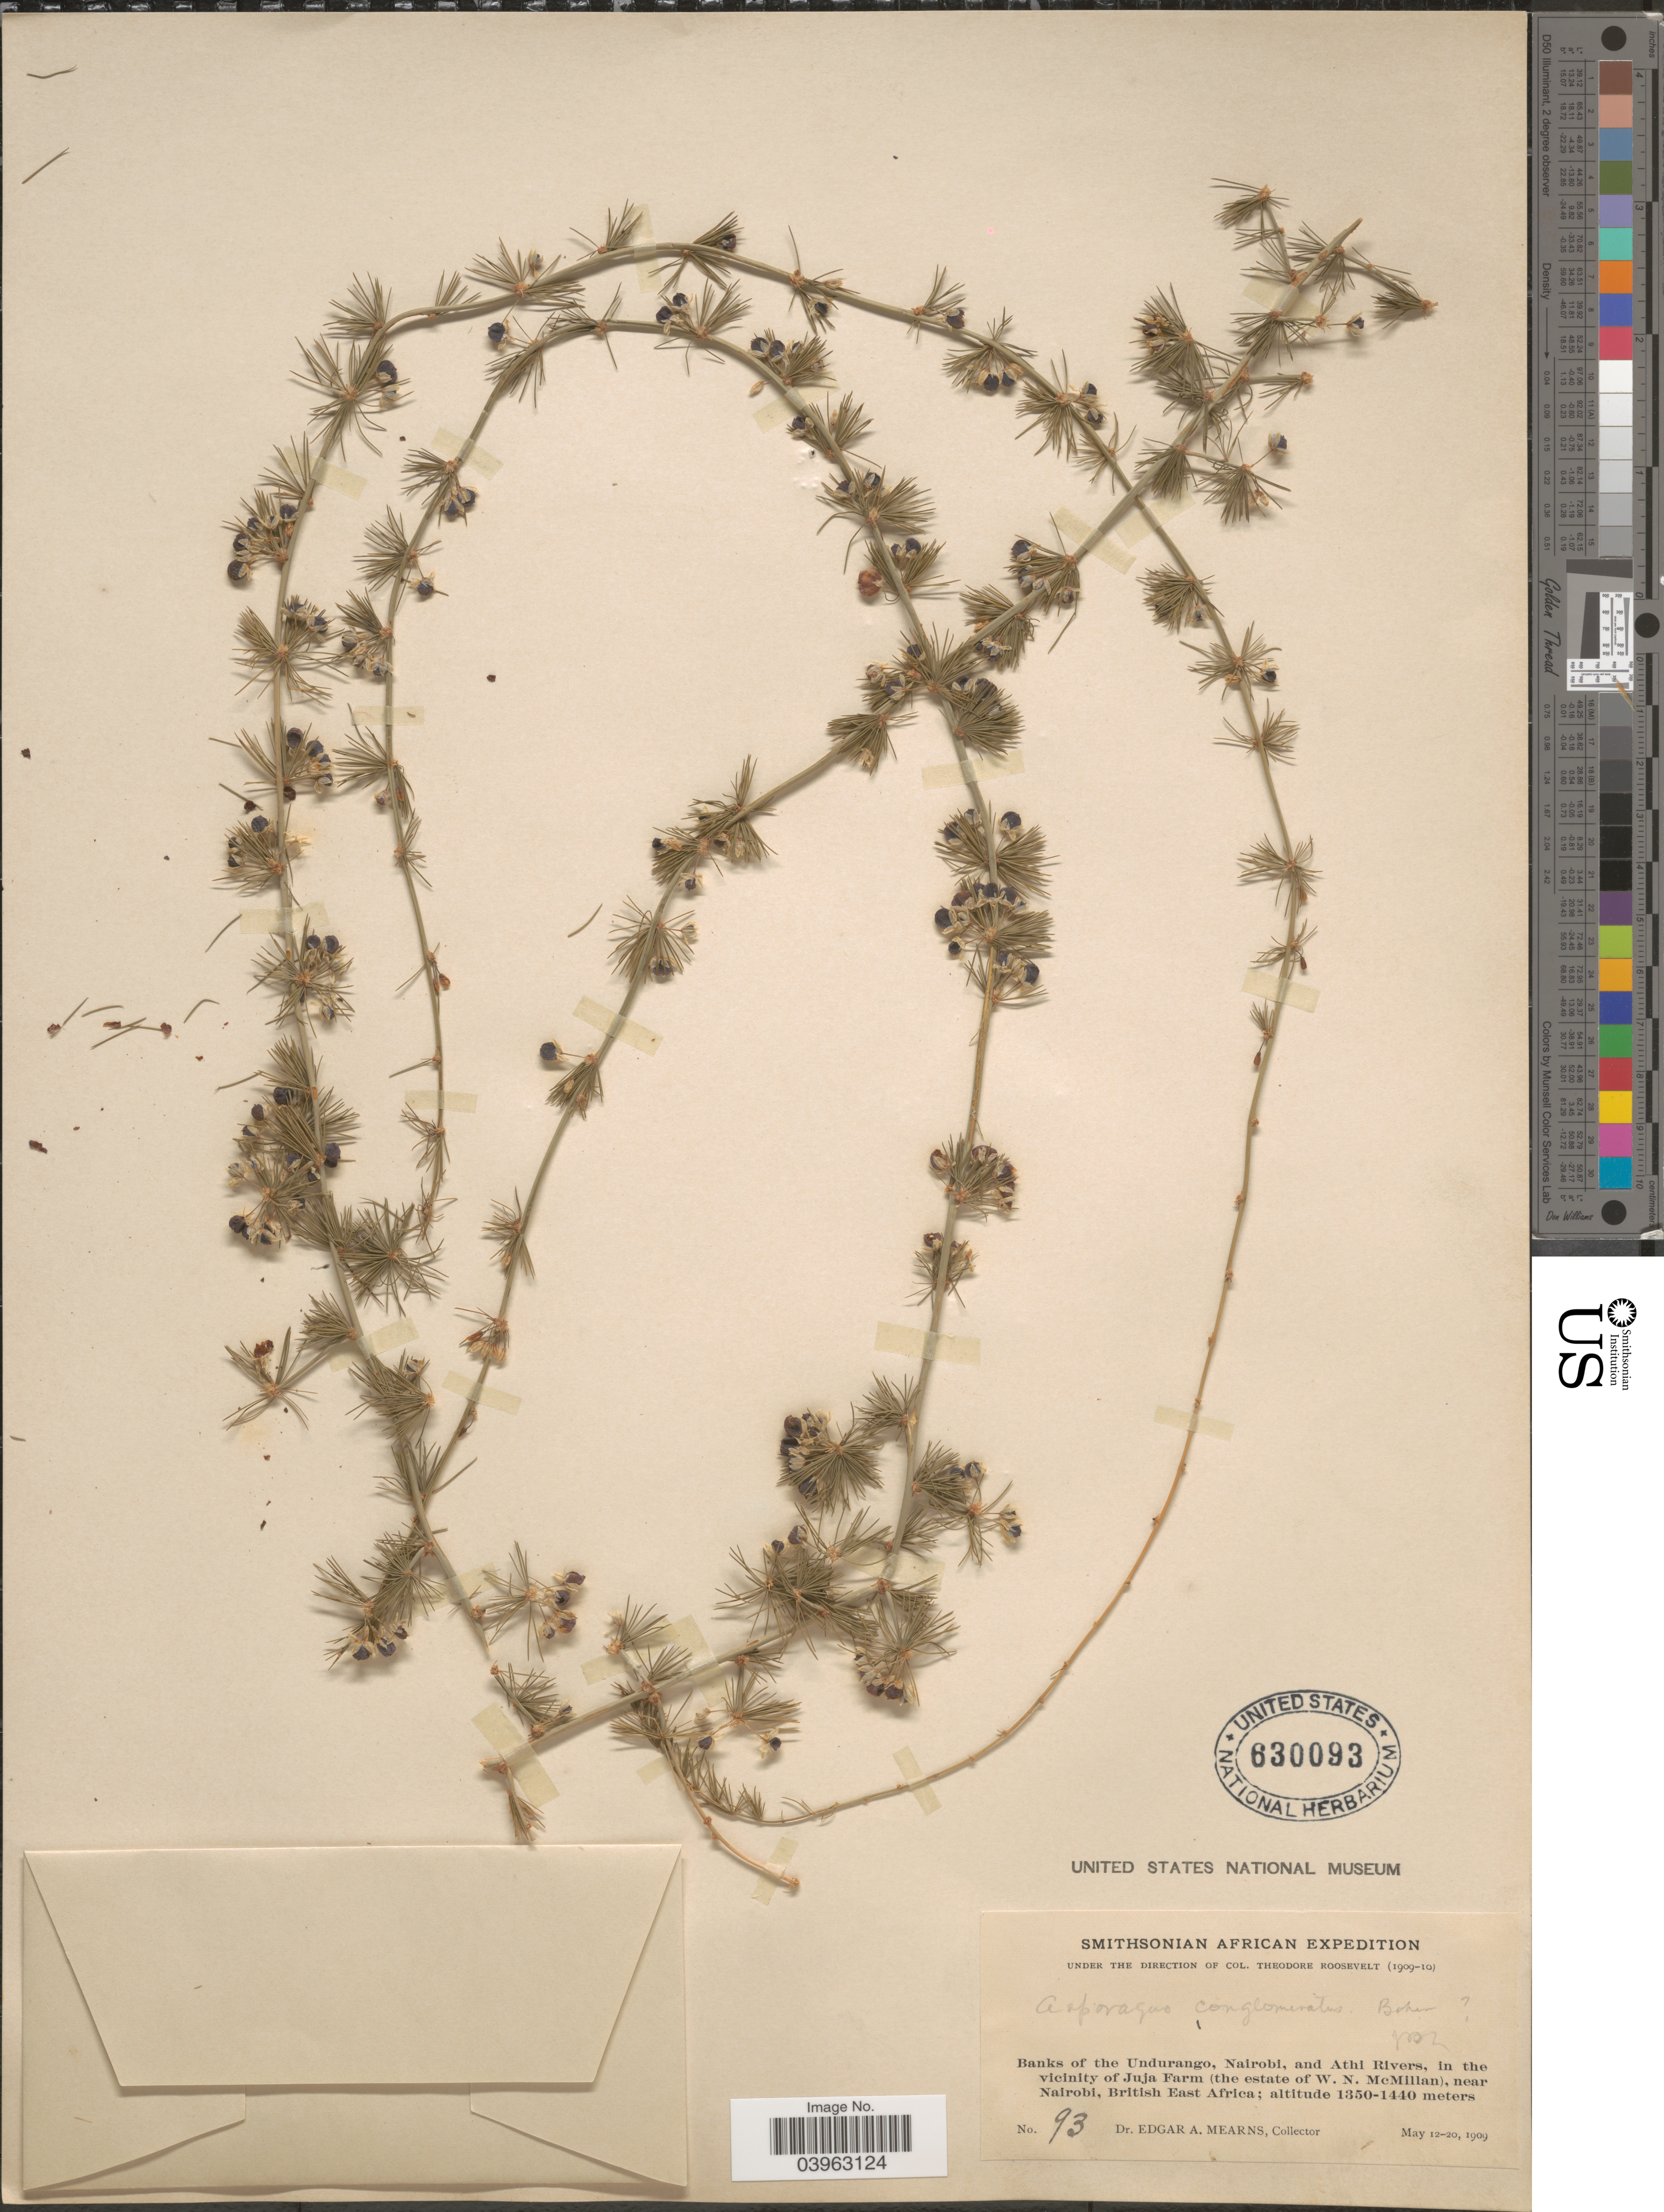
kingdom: Plantae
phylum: Tracheophyta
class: Liliopsida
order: Asparagales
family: Asparagaceae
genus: Asparagus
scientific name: Asparagus conglomeratus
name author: Baker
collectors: E. A. Mearns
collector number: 93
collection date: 1909-05-12/1909-05-20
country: Kenya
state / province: Nairobi Area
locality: Banks of the Undurango, Nairobi, and Athi Rivers, in the vicinity of Juja Farm (the estate of W. N. McMillan), near Nairobi, British East Africa.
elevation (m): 1350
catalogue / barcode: US 630093